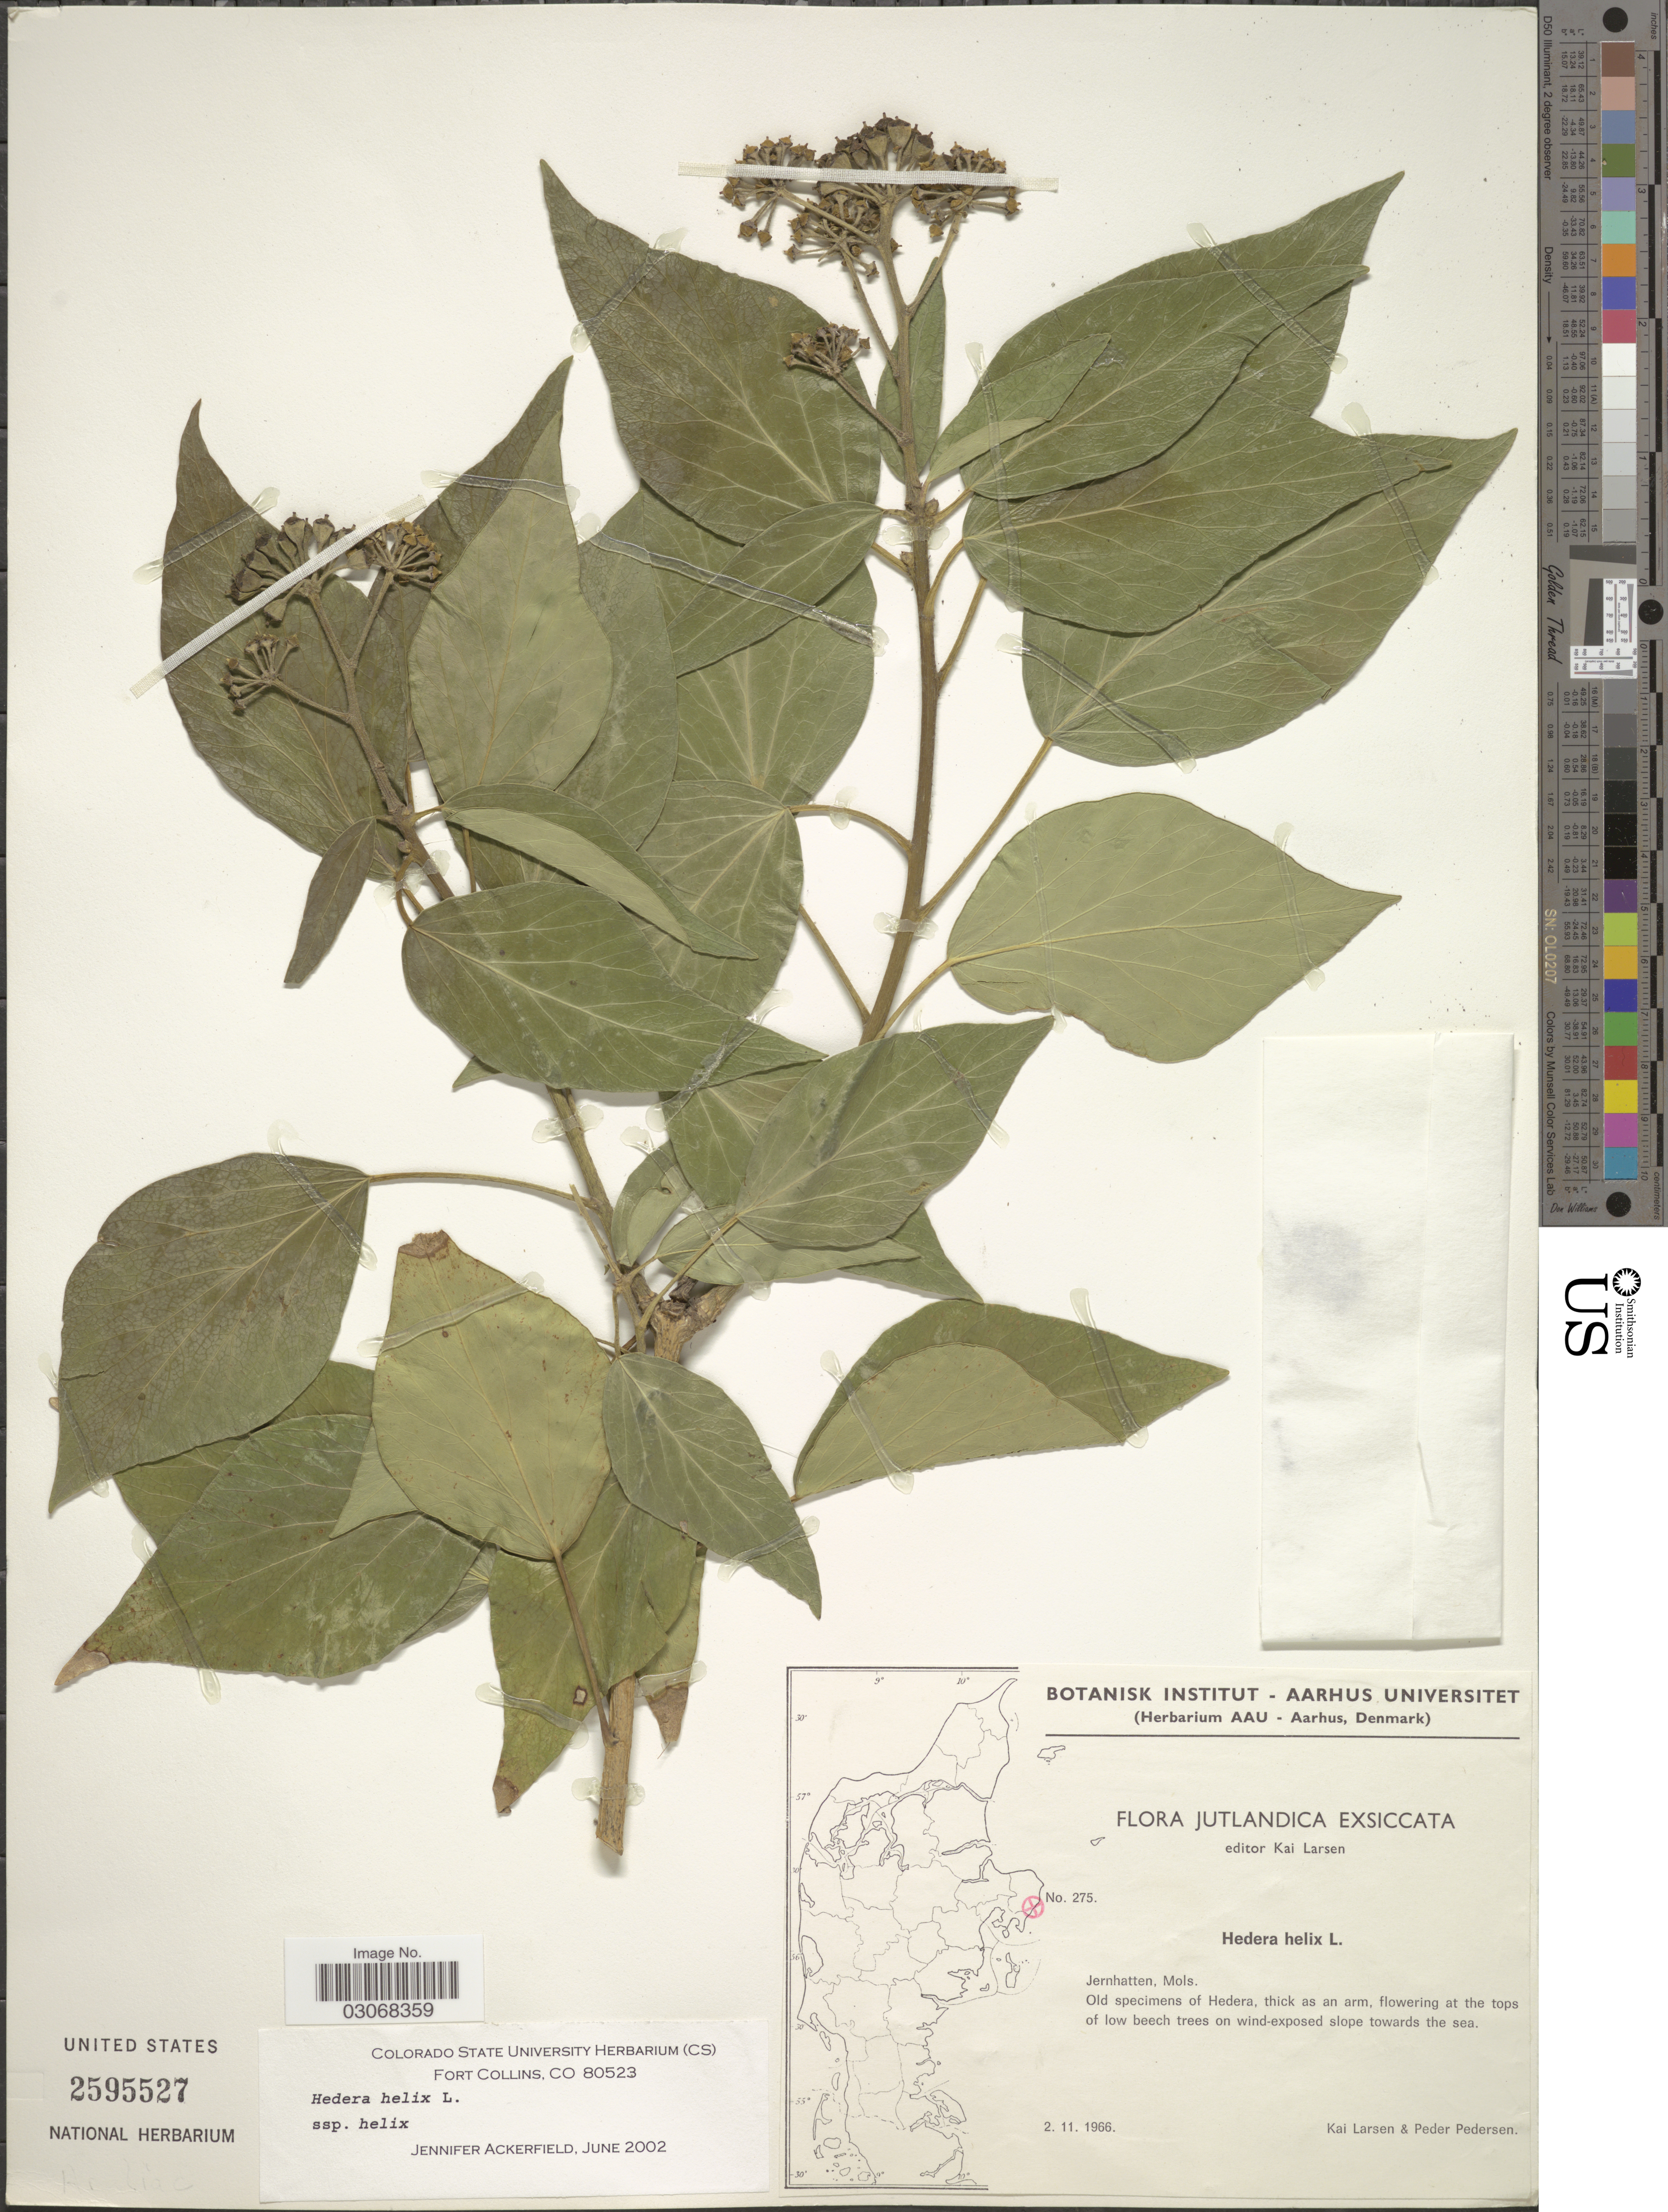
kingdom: Plantae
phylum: Tracheophyta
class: Magnoliopsida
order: Apiales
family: Araliaceae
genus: Hedera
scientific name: Hedera helix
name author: L.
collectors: K. Larsen & P. Pedersen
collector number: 275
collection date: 1966-11-02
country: Denmark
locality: Jutlandica. Jernhatten, Mols.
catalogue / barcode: US 2595527